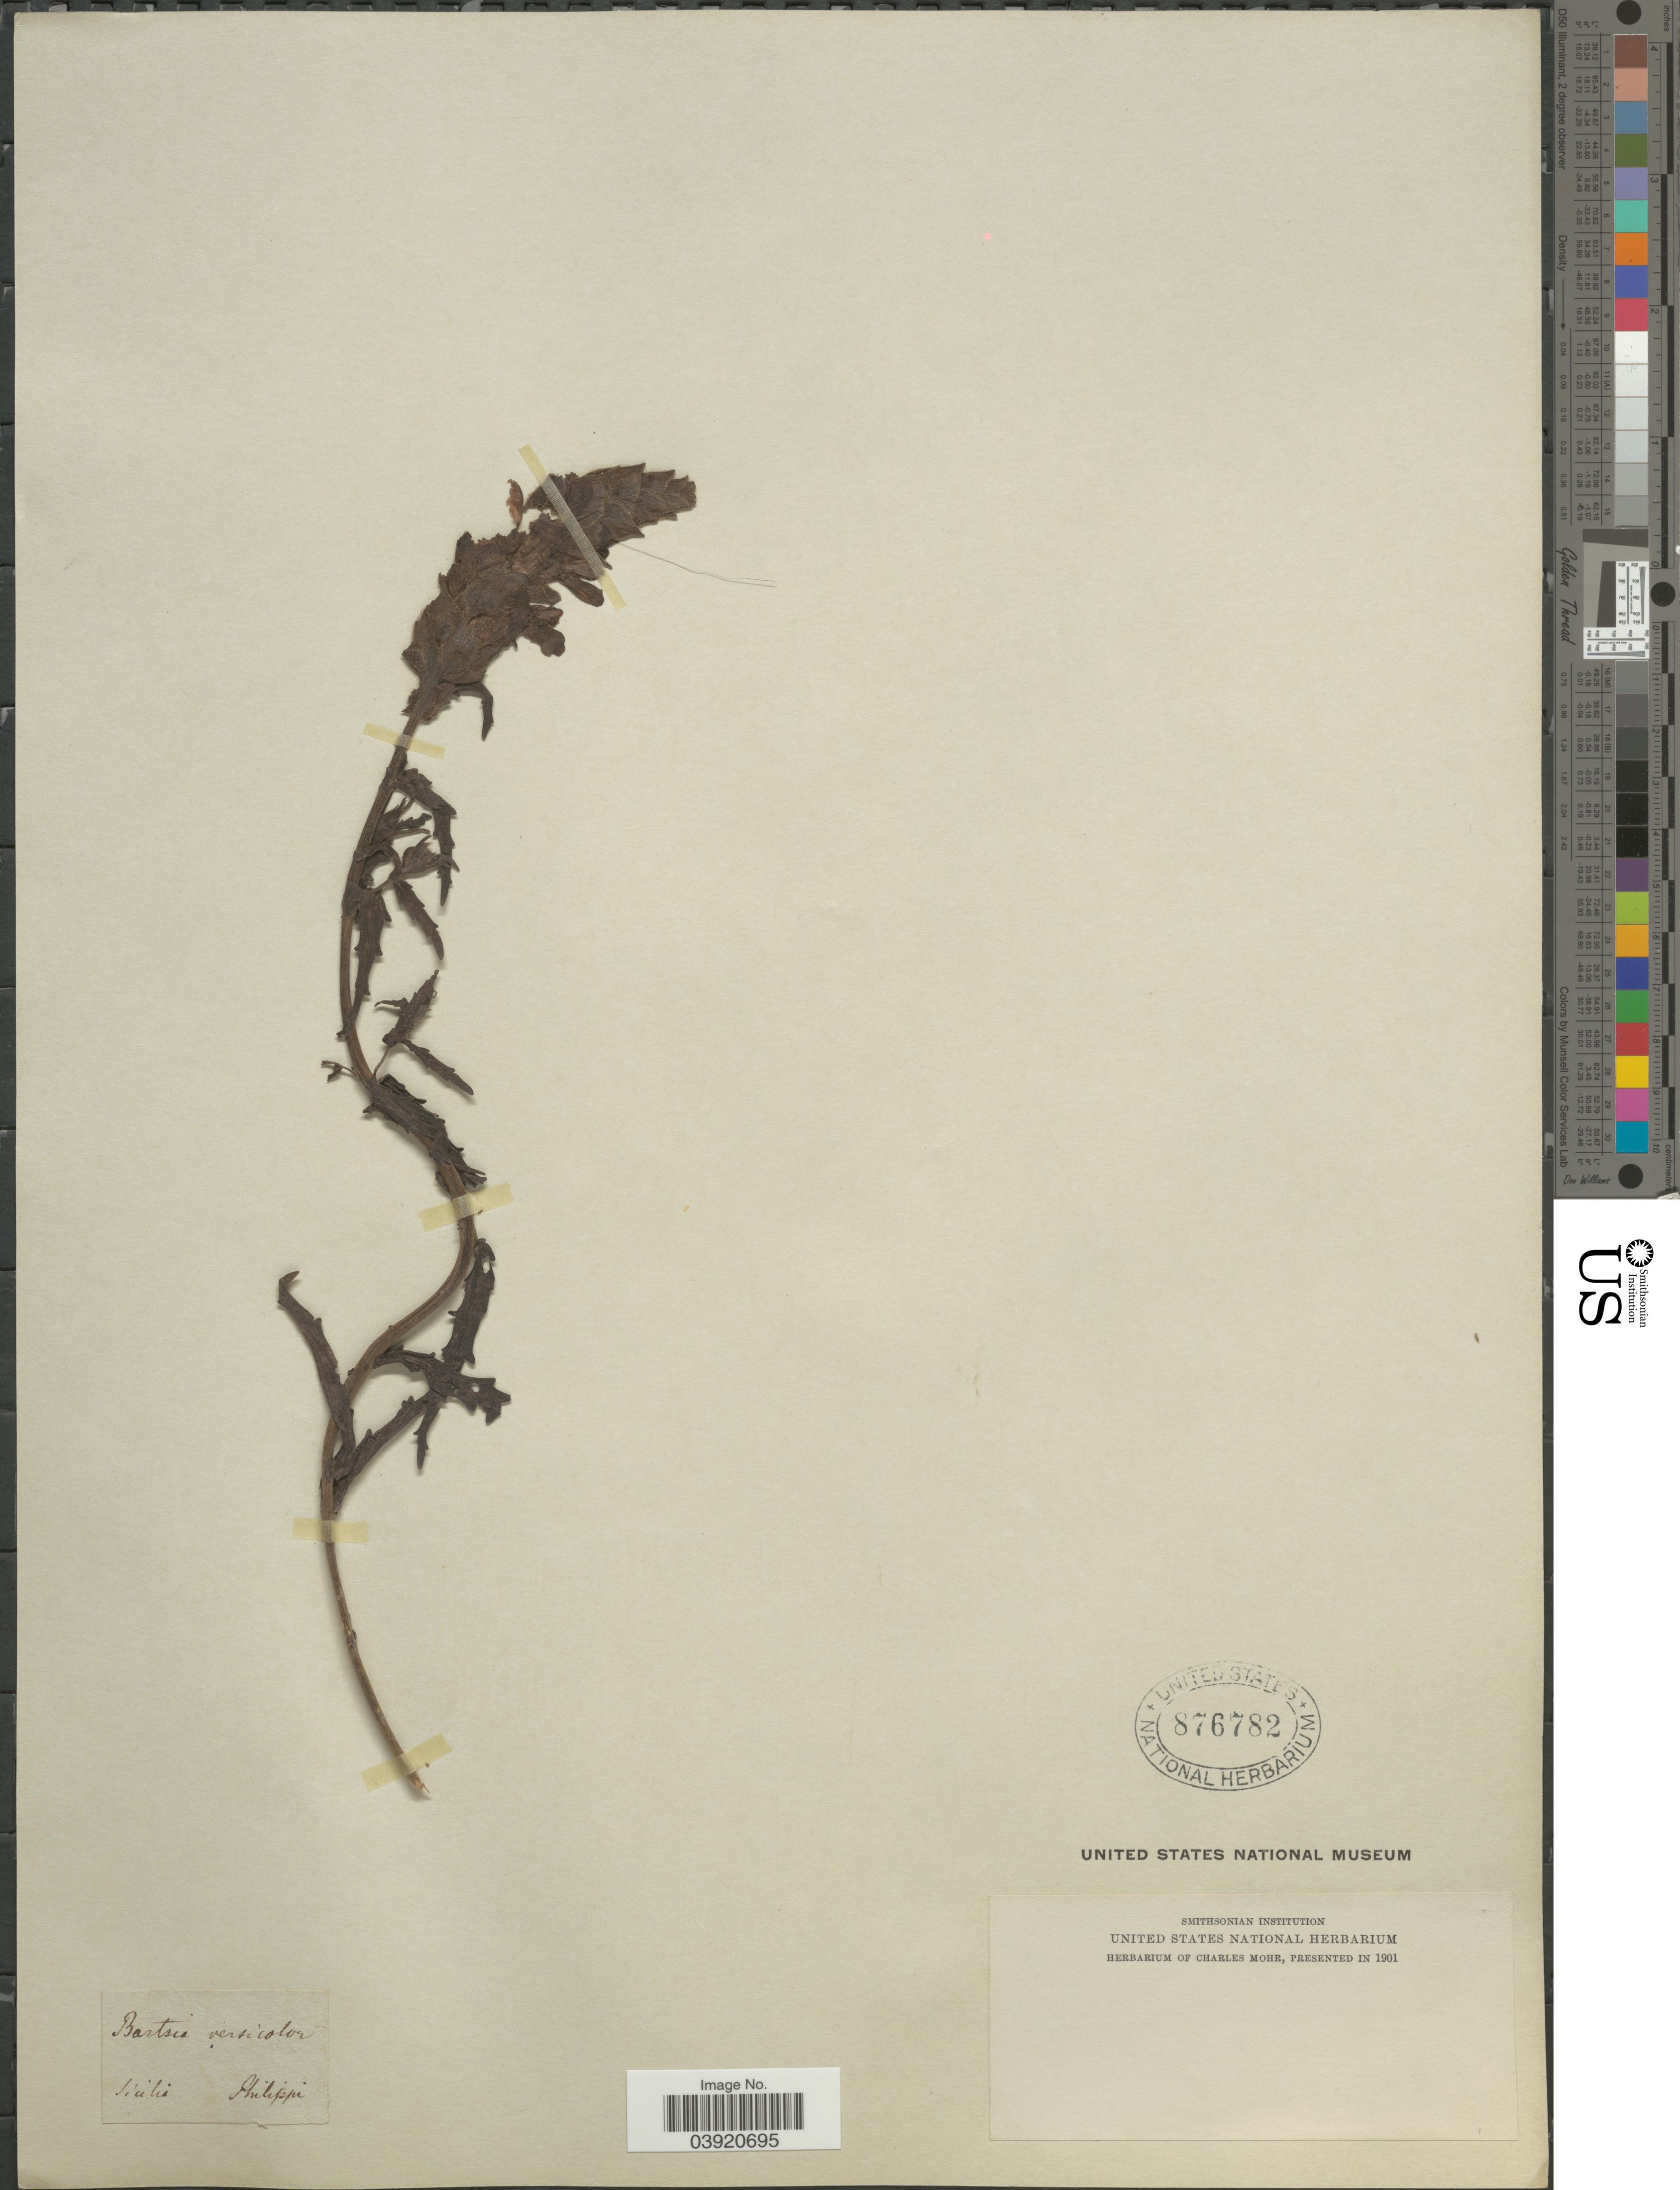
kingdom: Plantae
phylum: Tracheophyta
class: Magnoliopsida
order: Lamiales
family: Orobanchaceae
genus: Trixago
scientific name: Trixago versicolor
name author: (Lam.) Webb & Berthel.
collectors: -. Philippi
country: Italy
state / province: Siciliana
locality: Sicilia.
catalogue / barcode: US 876782